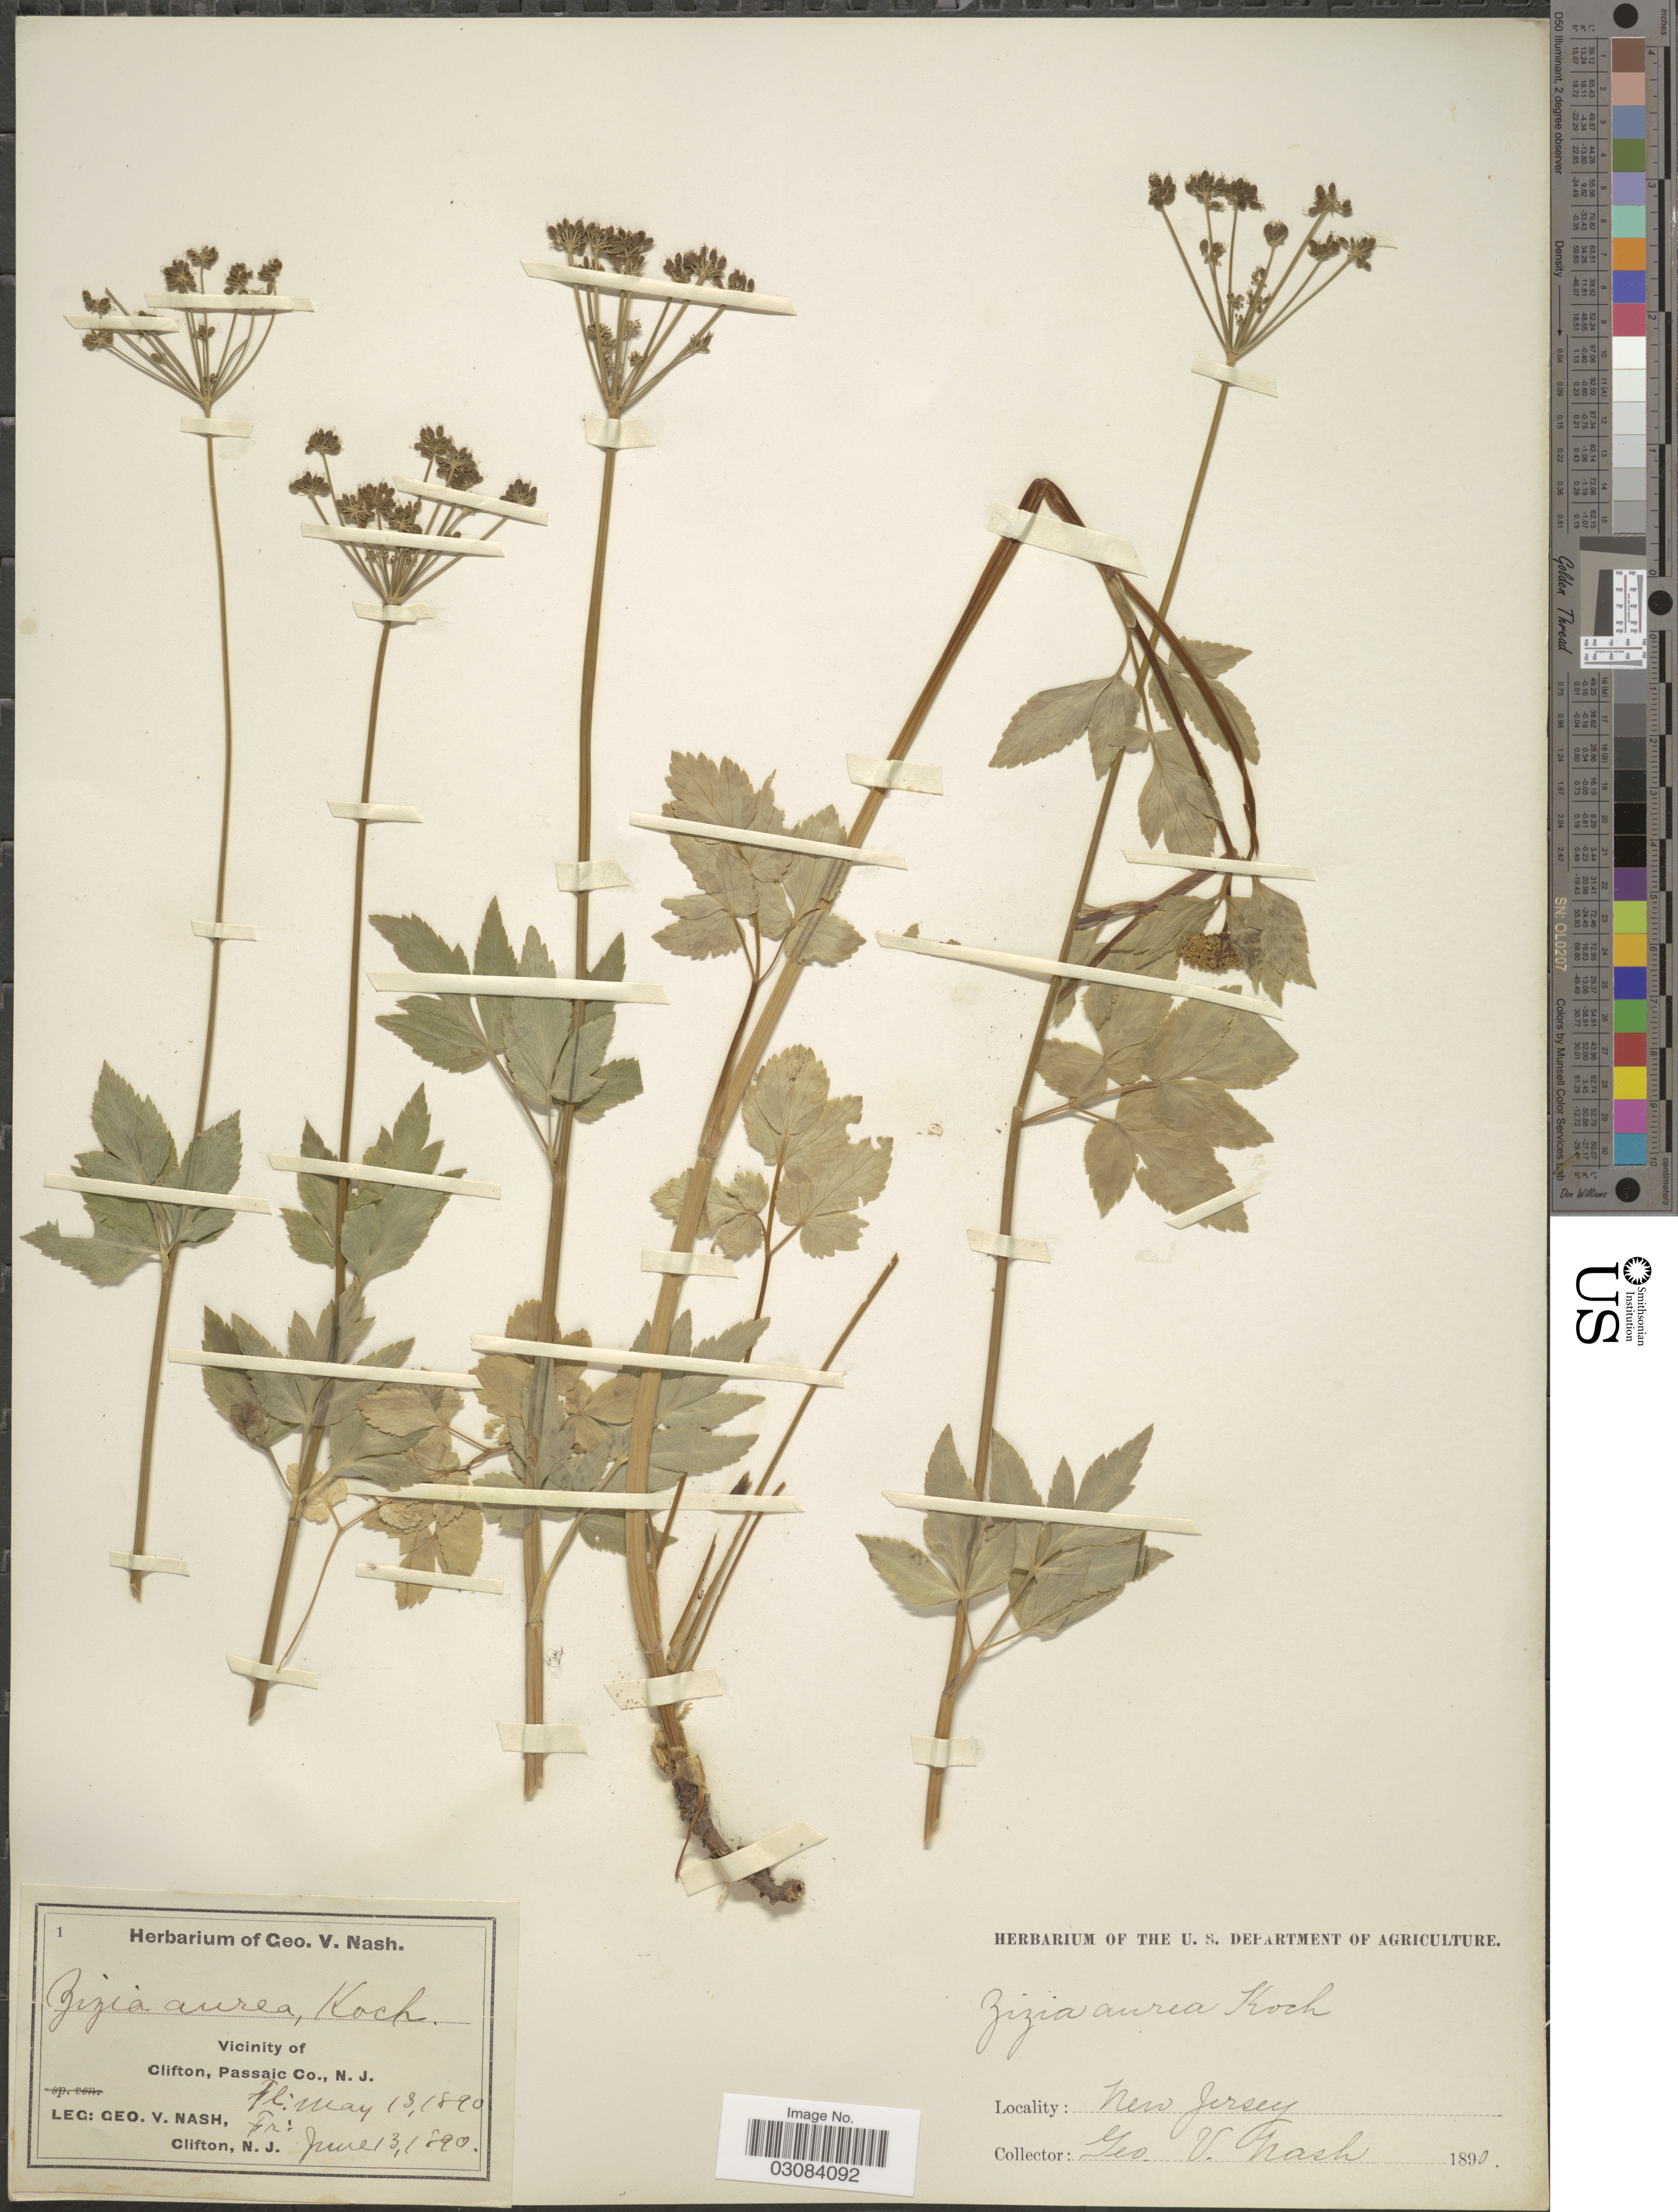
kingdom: Plantae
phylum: Tracheophyta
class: Magnoliopsida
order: Apiales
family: Apiaceae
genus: Zizia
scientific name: Zizia aurea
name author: (L.) Koch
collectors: G. V. Nash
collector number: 1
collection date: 1890-05-13/1890-06-13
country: United States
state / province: New Jersey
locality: Vicinity of Clifton, Passaic Co.